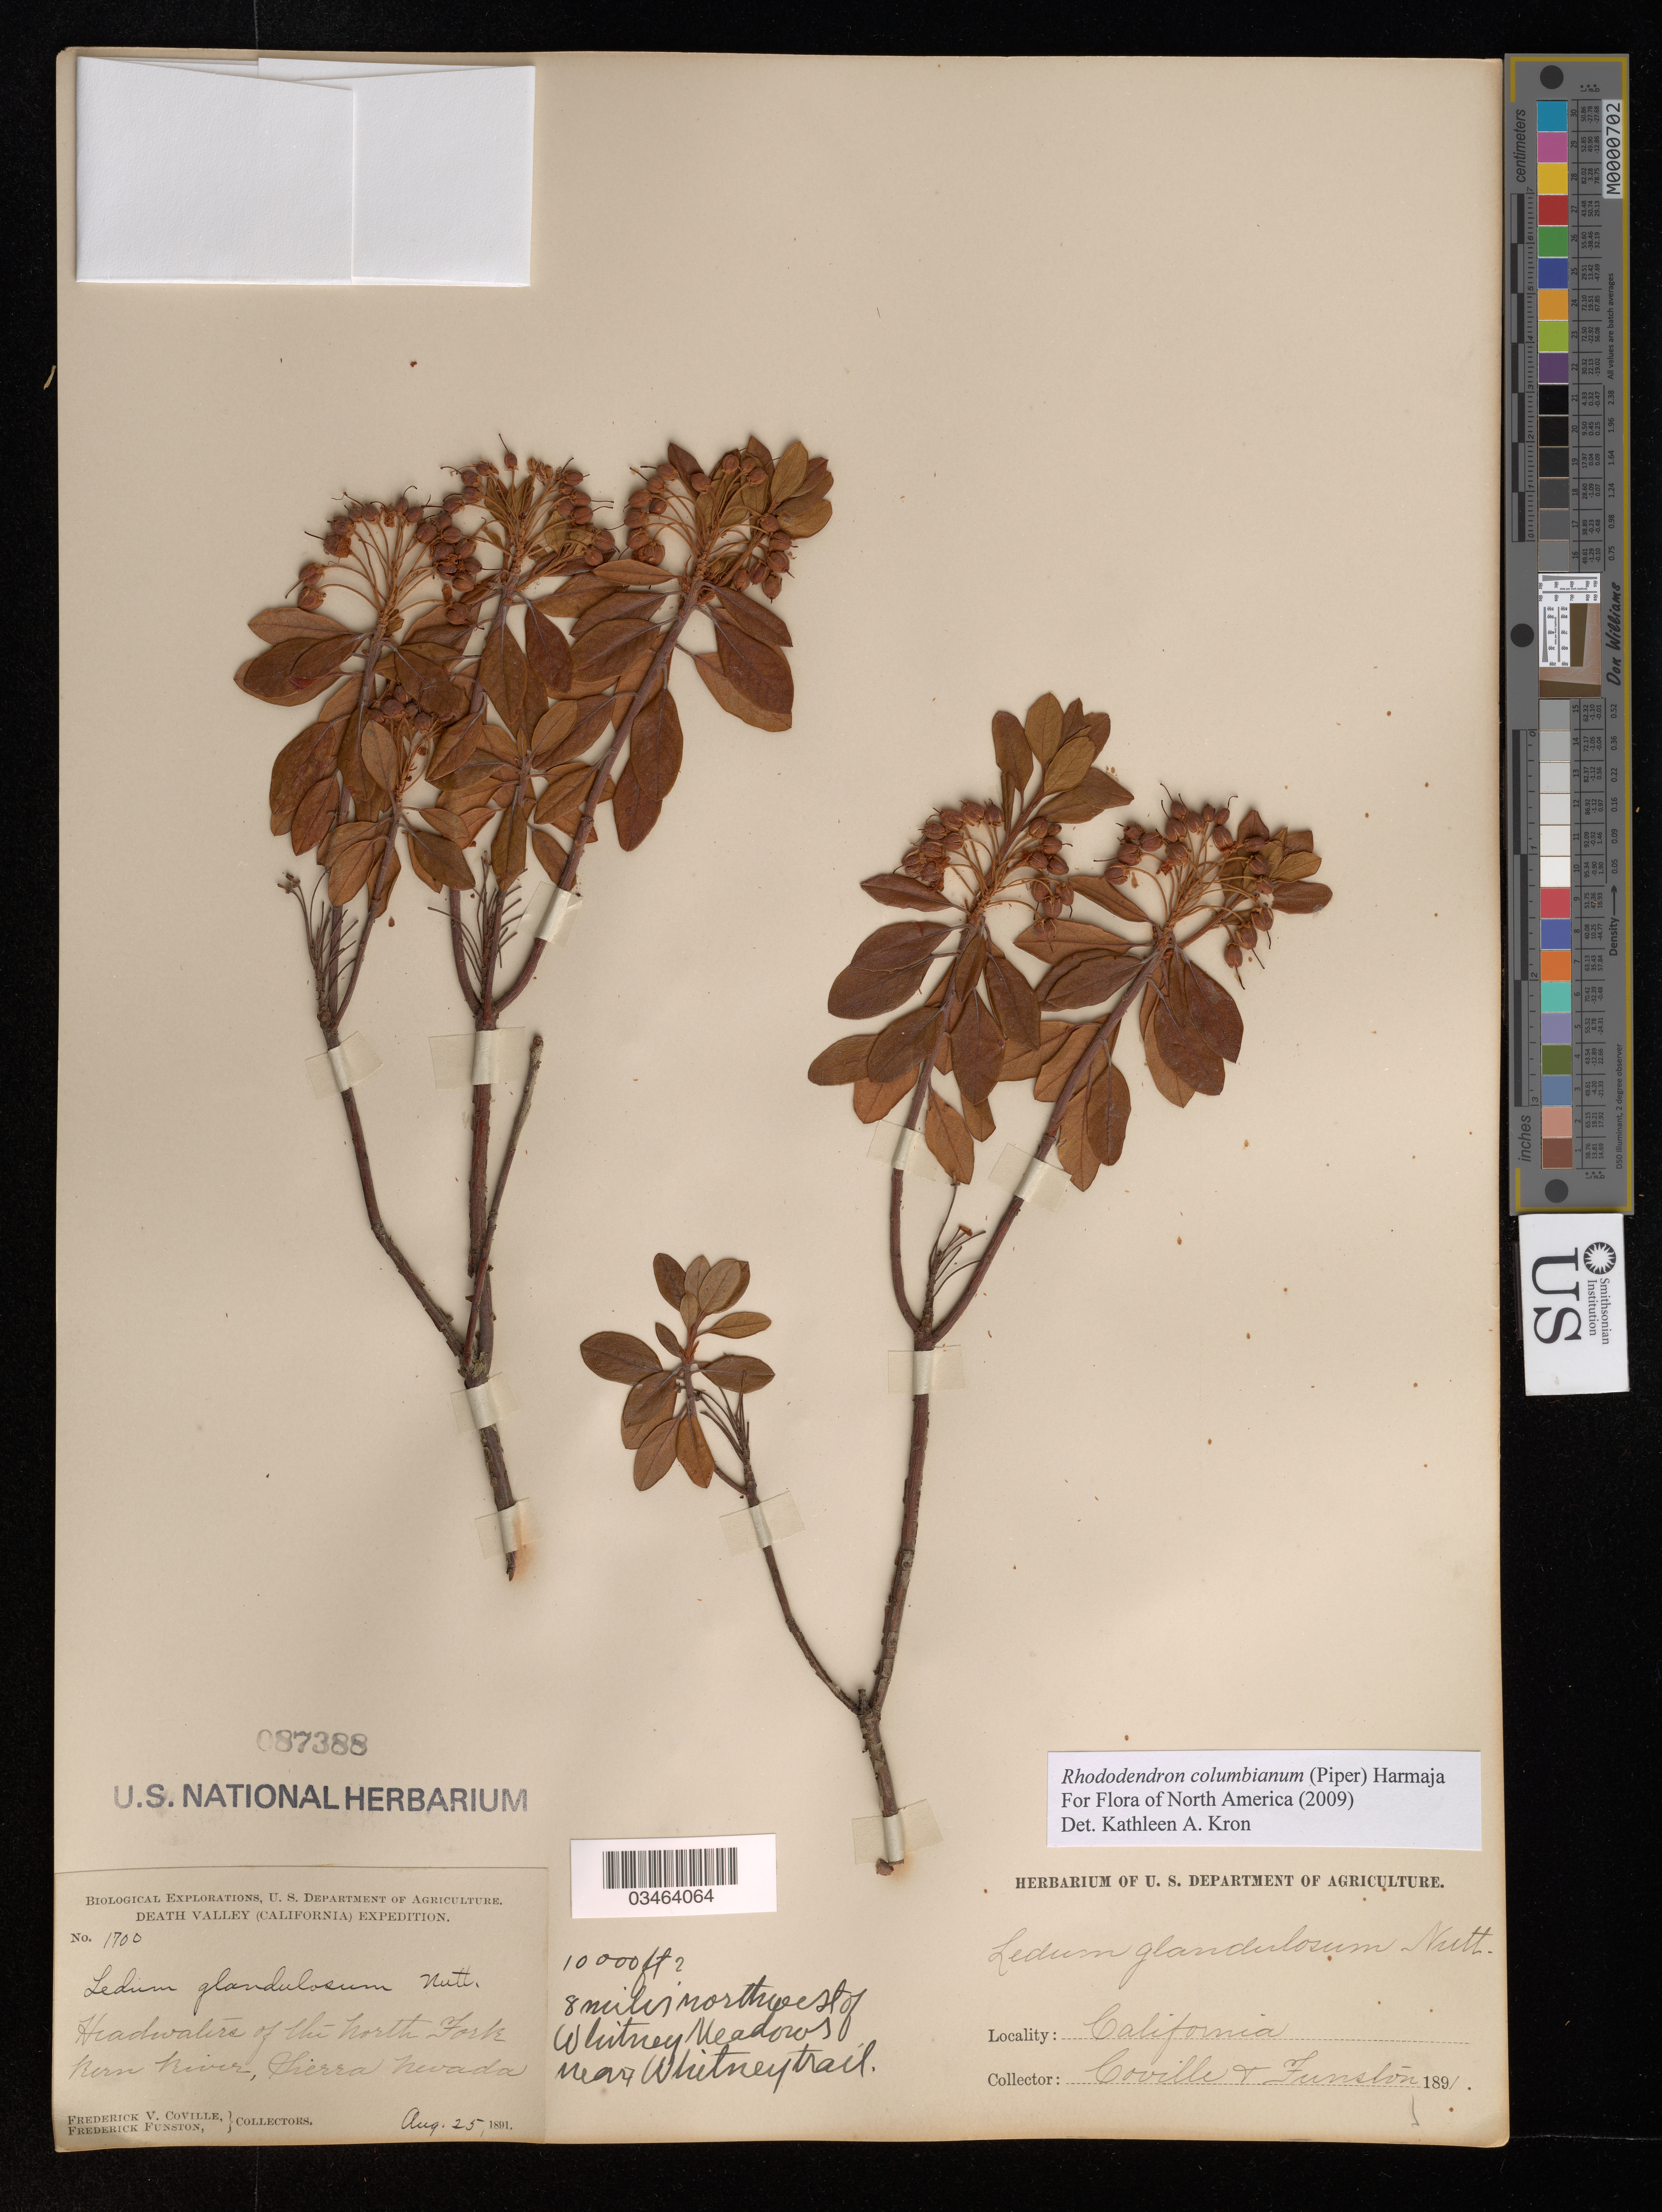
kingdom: Plantae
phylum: Tracheophyta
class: Magnoliopsida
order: Ericales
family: Ericaceae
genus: Rhododendron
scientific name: Rhododendron columbianum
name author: (Piper) Harmaja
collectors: F. V. Coville & F. Funston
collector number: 1700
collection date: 1891-08-25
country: United States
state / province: California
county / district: Inyo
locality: Death Valley. Headwaters of the North Fork Kern River, Sierra Nevada. 8 miles northwest of Whitney Meadows near Whitney trail.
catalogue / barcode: US 87388